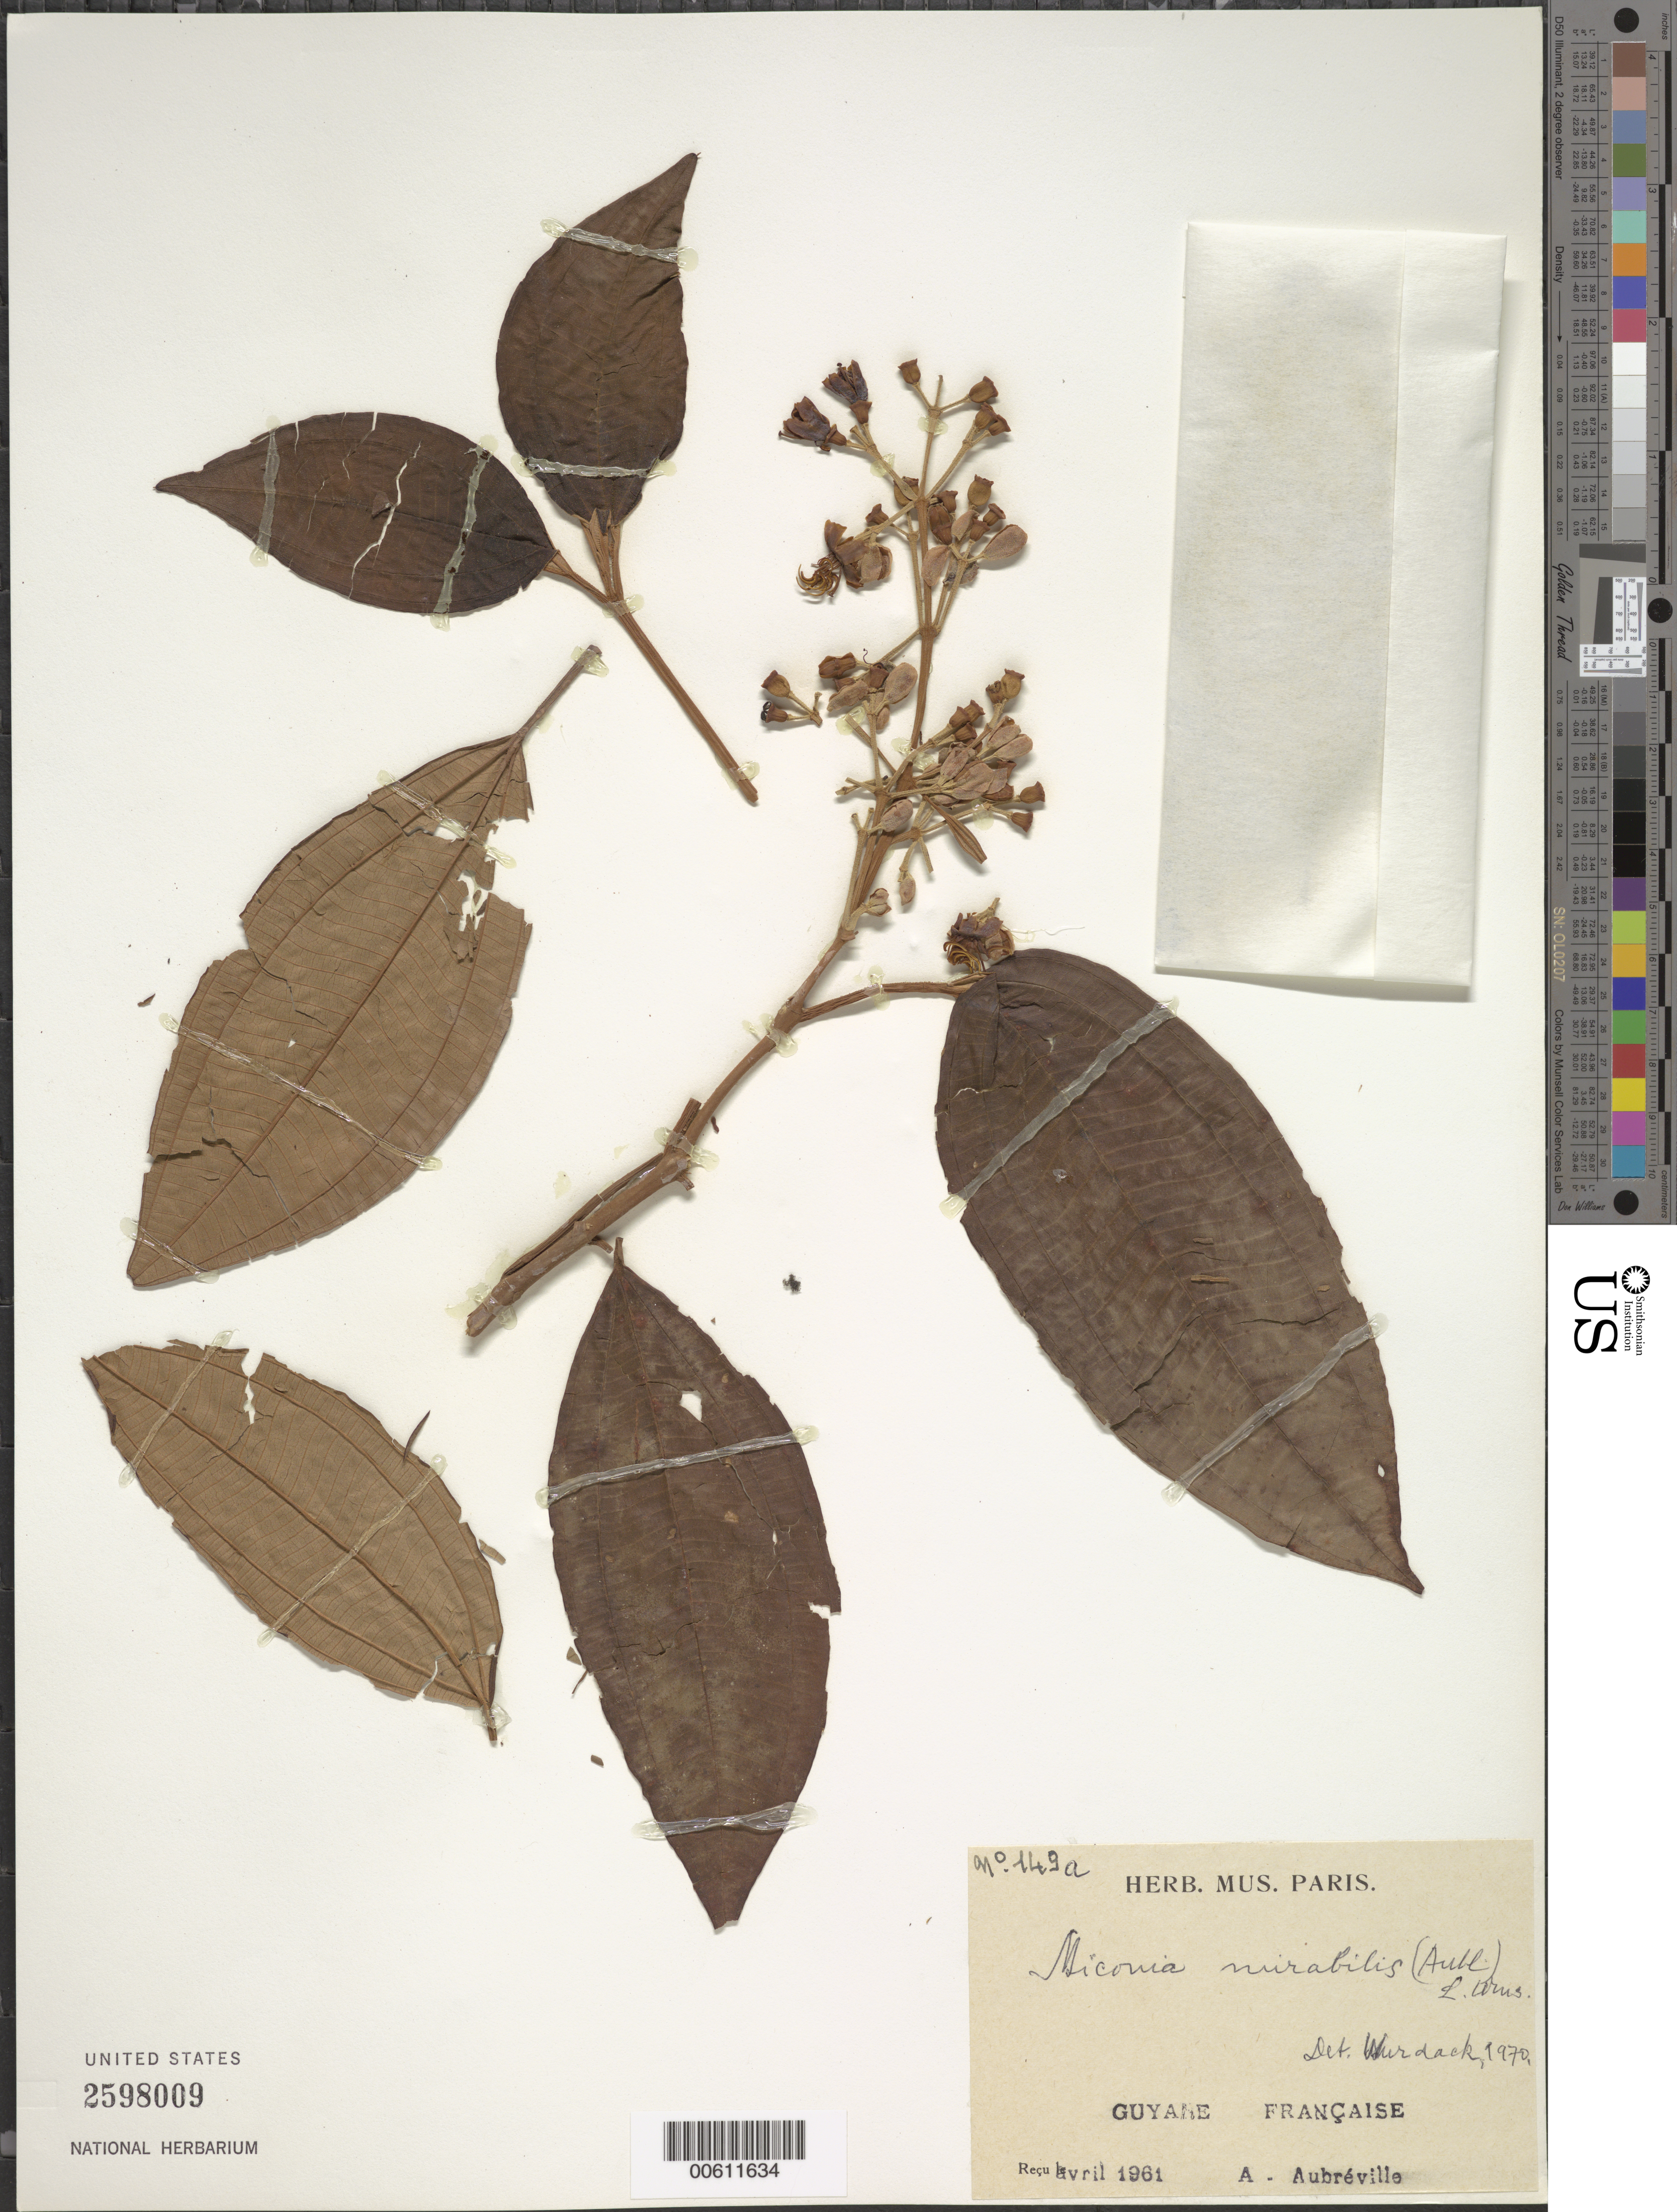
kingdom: Plantae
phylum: Tracheophyta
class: Magnoliopsida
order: Myrtales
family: Melastomataceae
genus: Miconia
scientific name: Miconia mirabilis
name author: (Aubl.) L.O. Williams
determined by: Wurdack, John J., (US), US (UNITED STATES)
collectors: A. Aubréville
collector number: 149 a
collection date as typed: Apr-61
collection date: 1961-04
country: French Guiana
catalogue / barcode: US 2598009